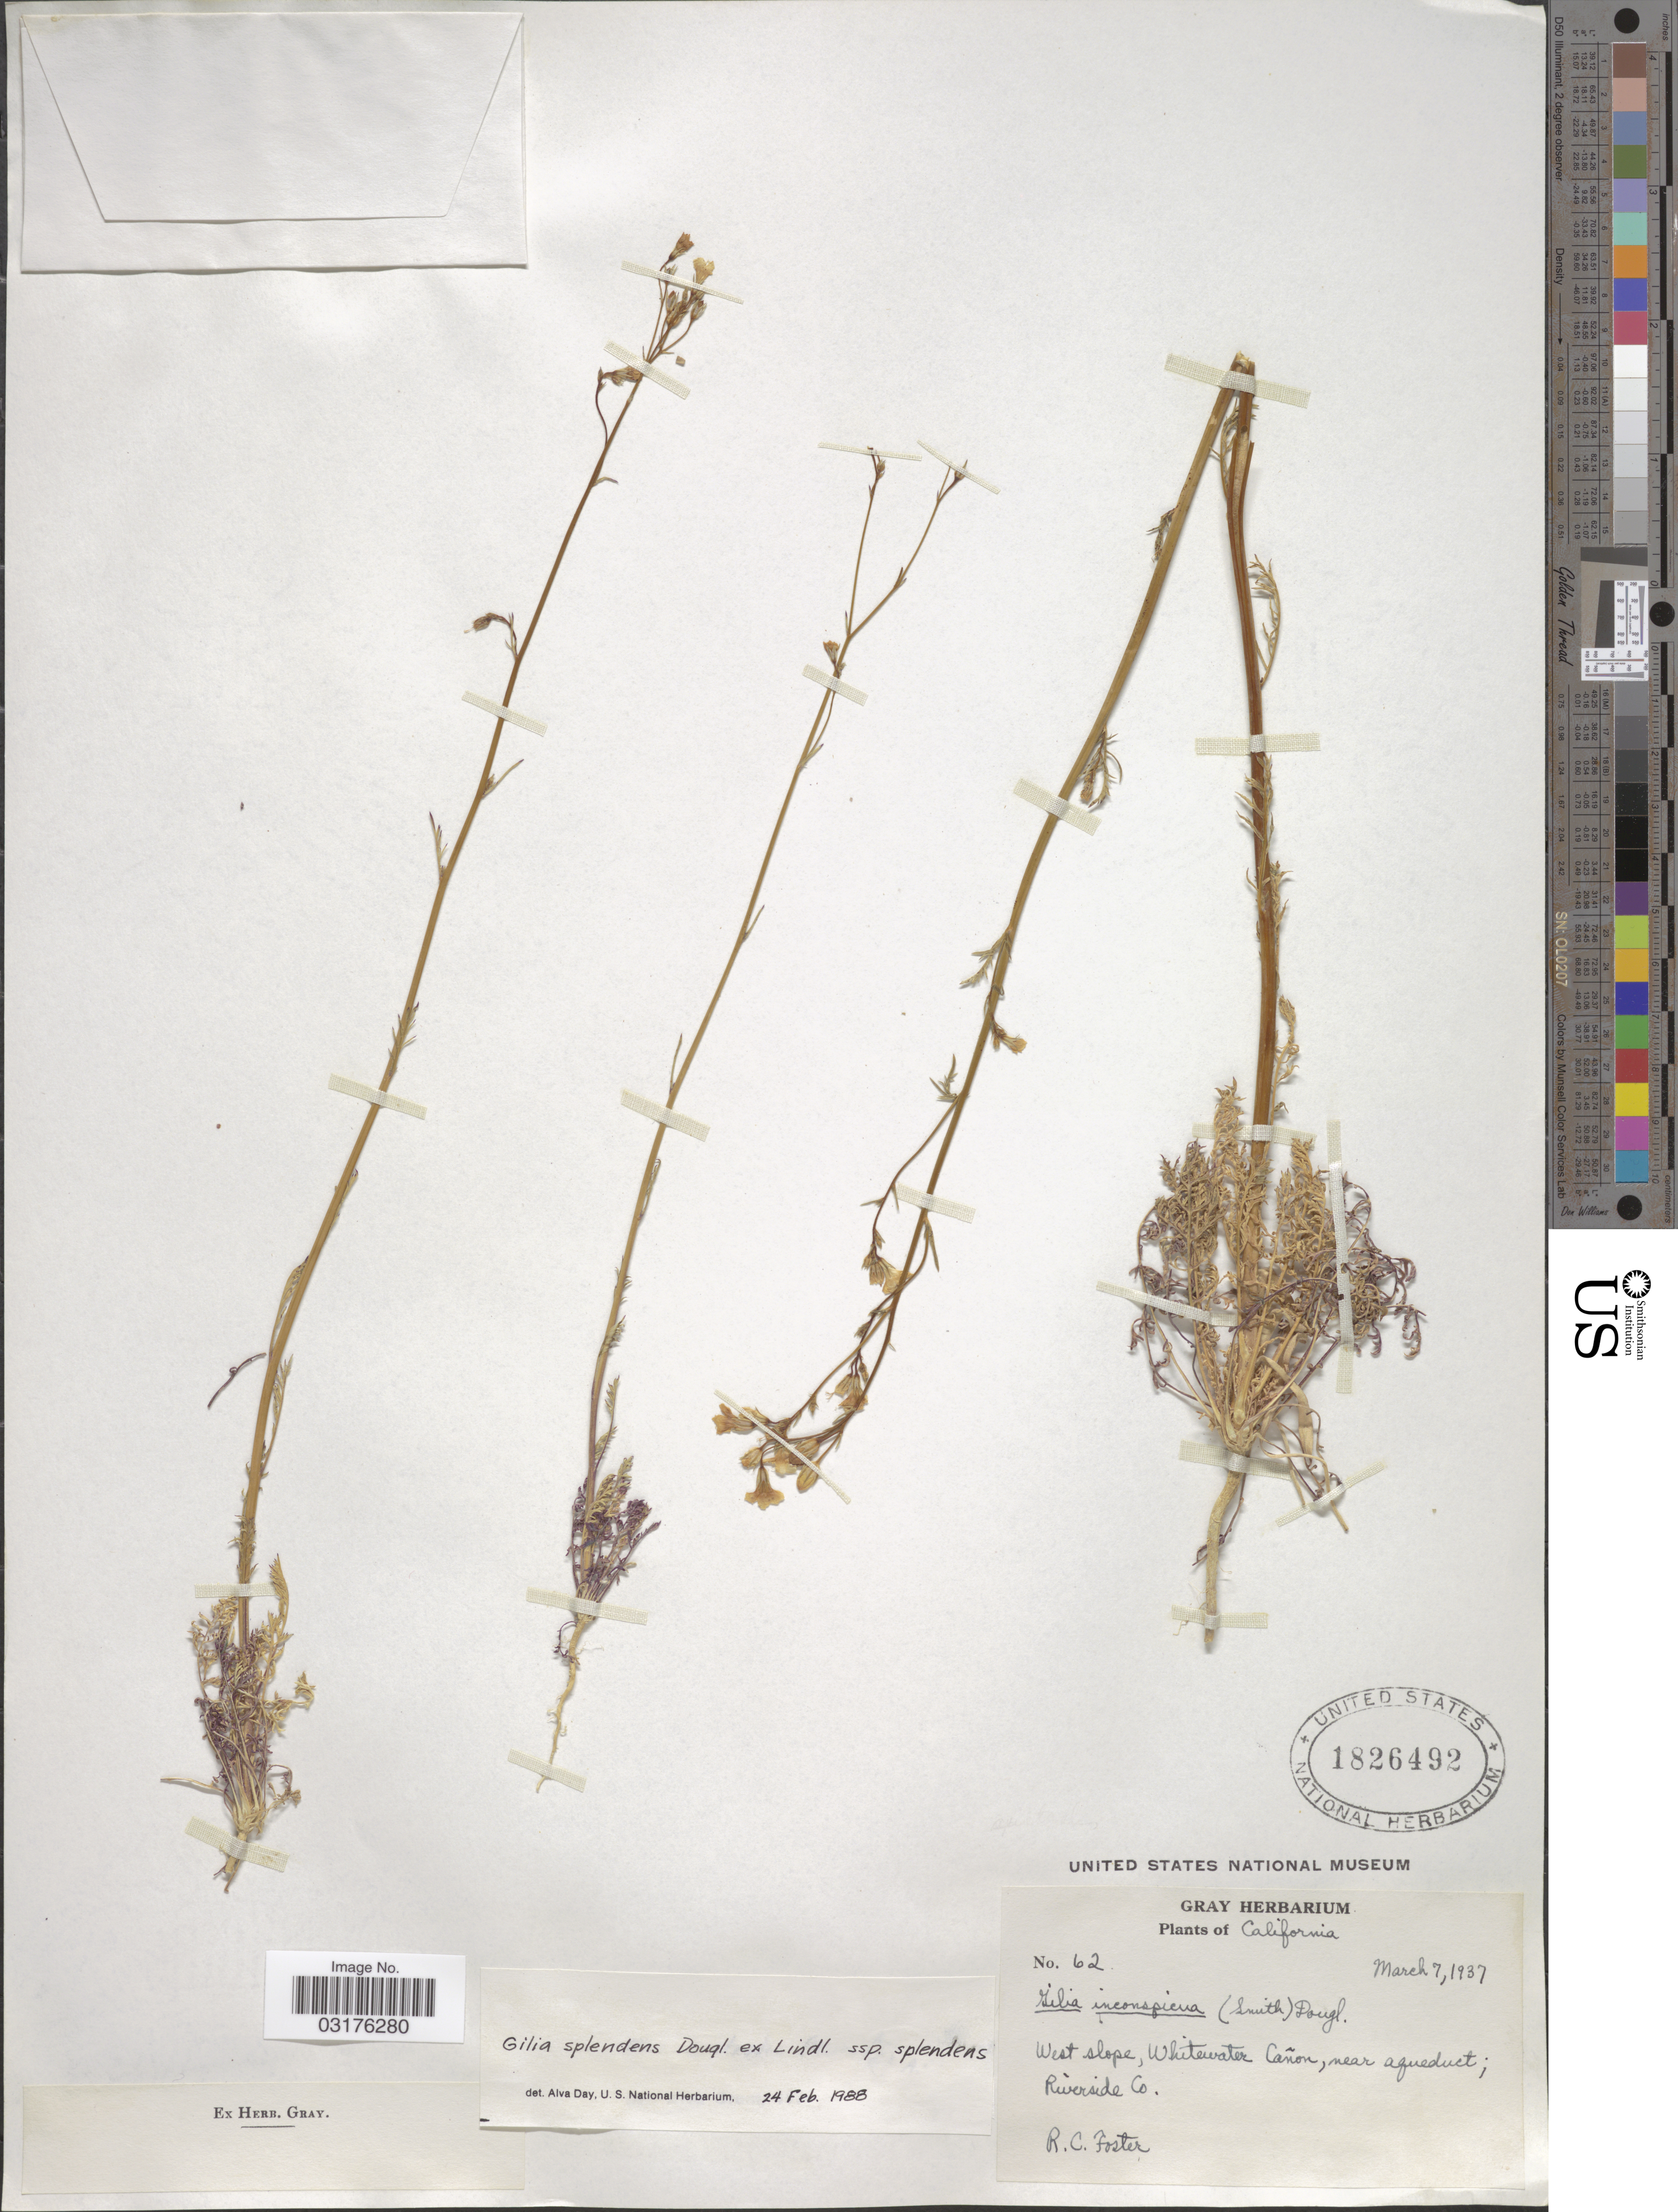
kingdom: Plantae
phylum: Tracheophyta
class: Magnoliopsida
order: Ericales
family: Polemoniaceae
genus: Saltugilia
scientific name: Saltugilia splendens subsp. splendens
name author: (Douglas ex H. Mason & A.D. Grant) L.A. Johnson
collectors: R. C. Foster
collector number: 62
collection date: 1937-03-07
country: United States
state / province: California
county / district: Riverside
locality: West slope, Whitewater Cañon, near aqueduct; Riverside Co.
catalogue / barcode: US 1826492